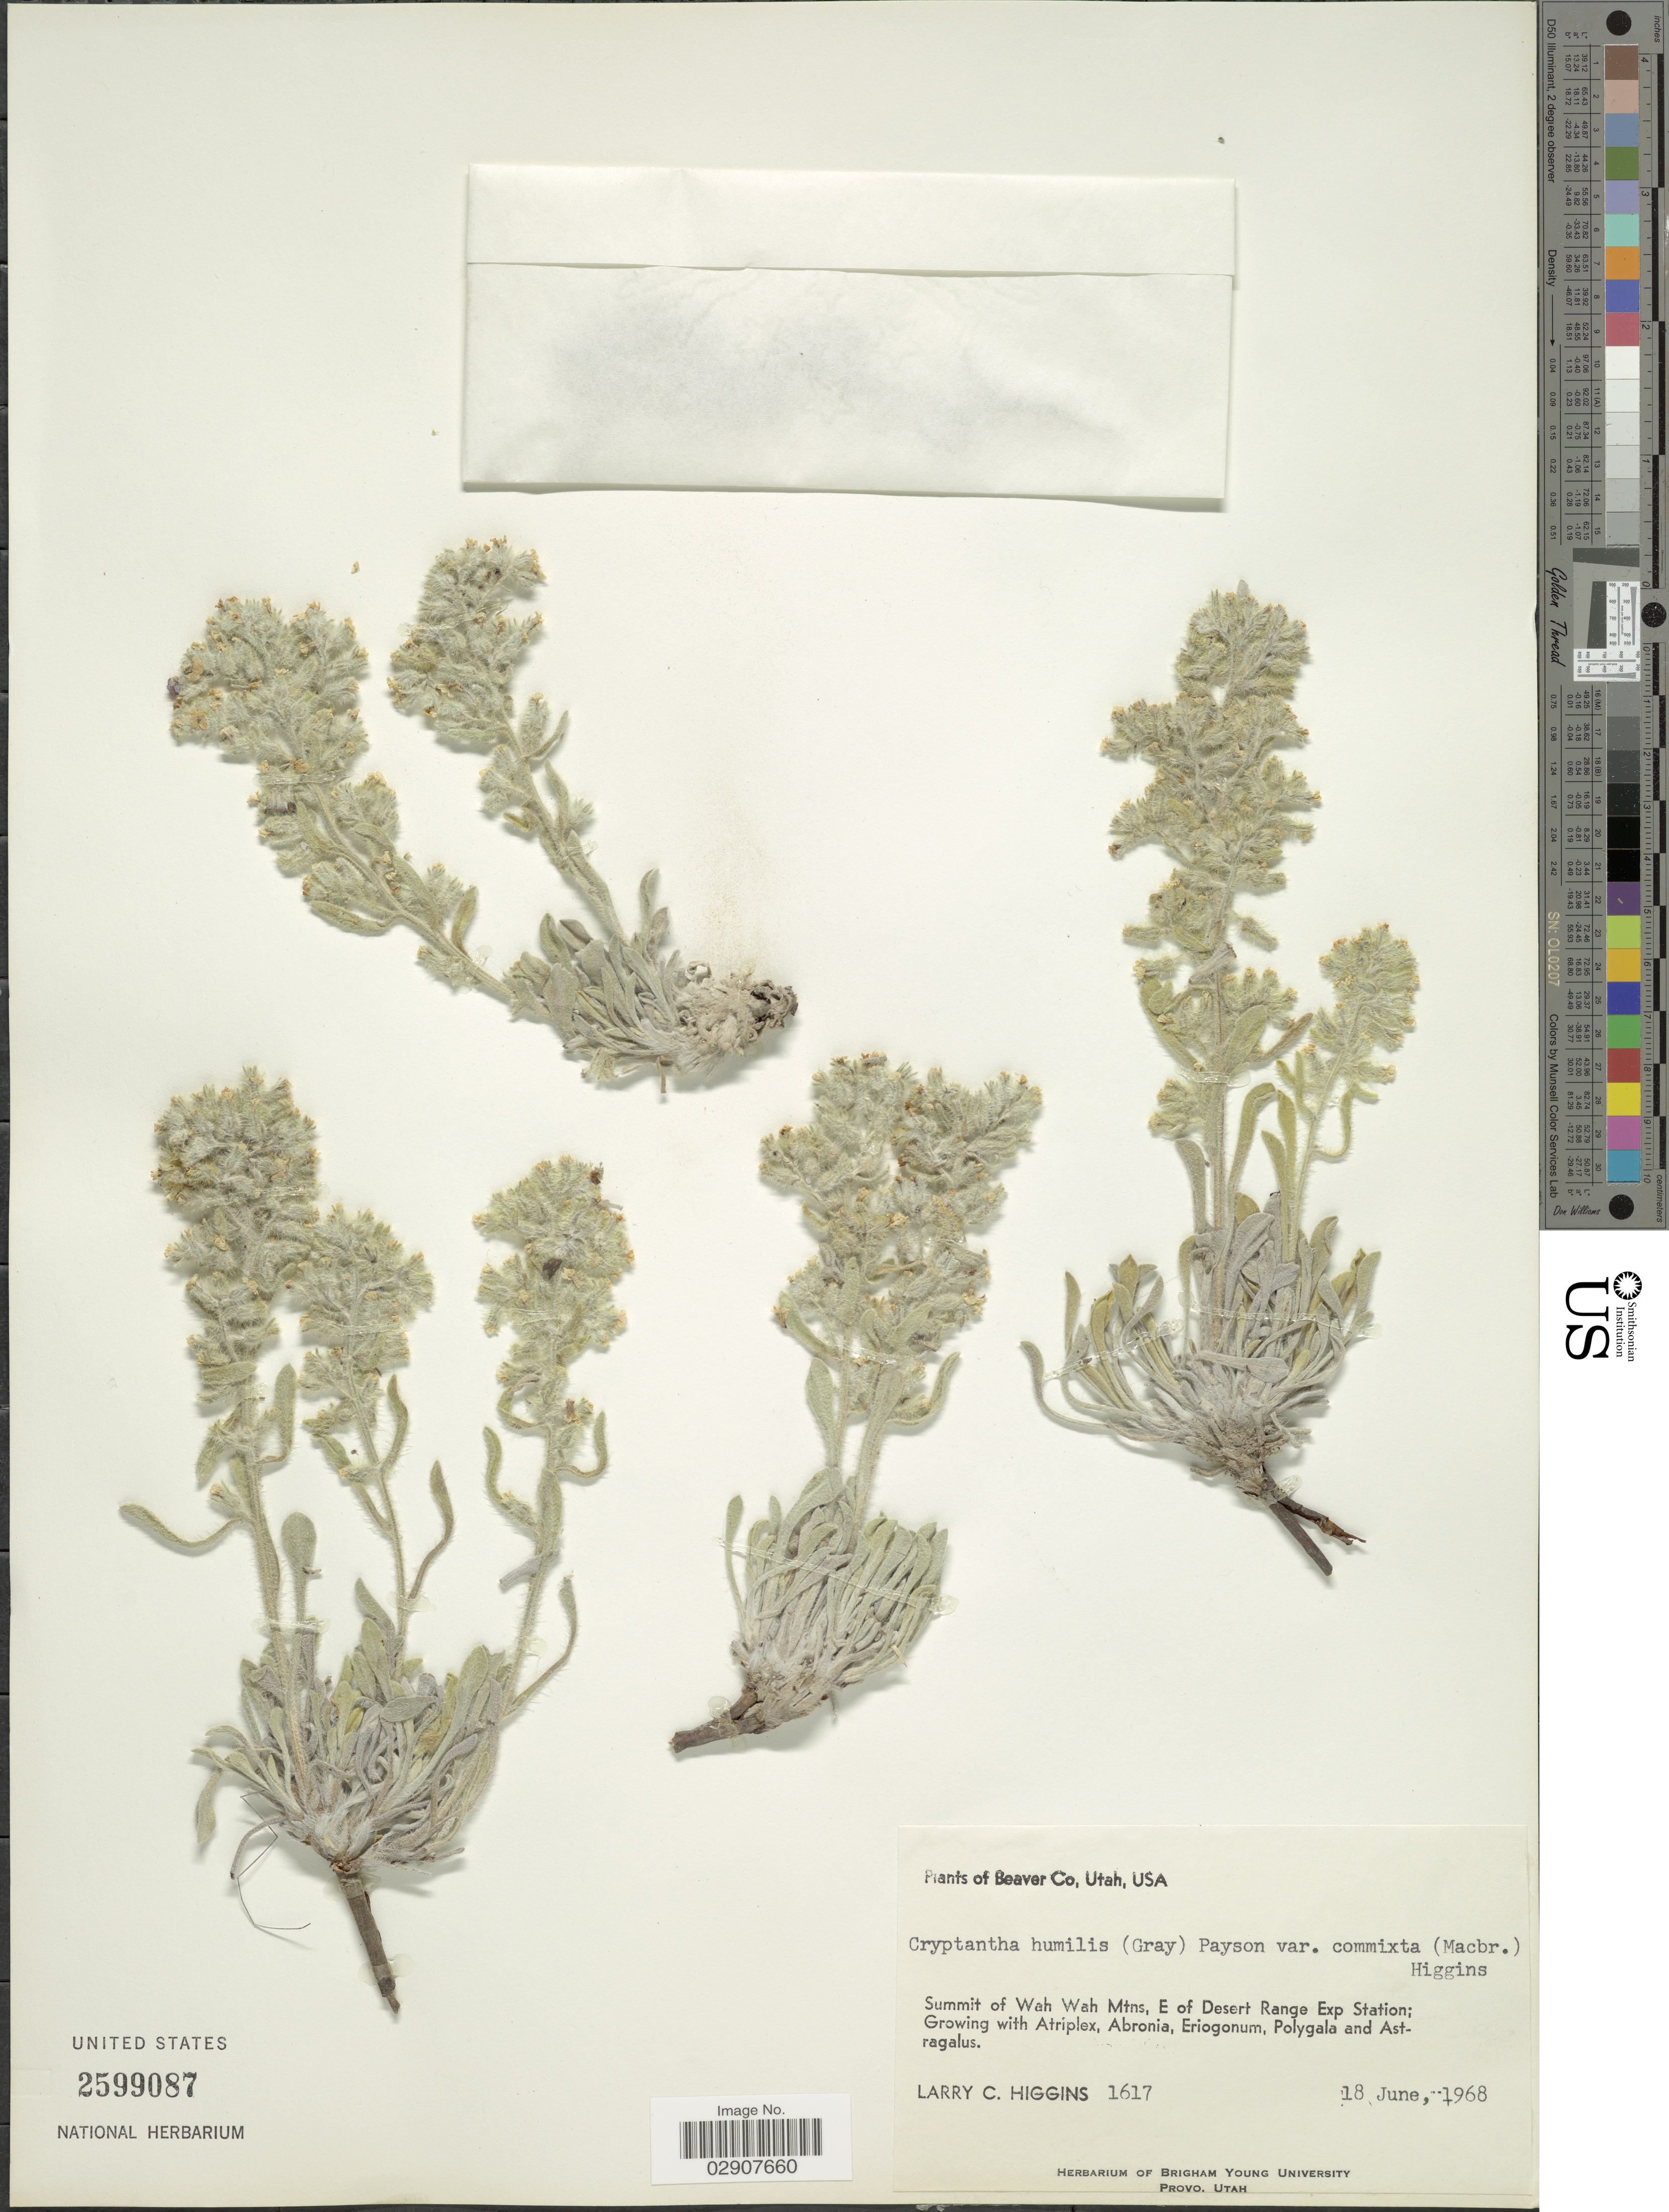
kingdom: Plantae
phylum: Tracheophyta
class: Magnoliopsida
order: Boraginales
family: Boraginaceae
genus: Cryptantha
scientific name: Cryptantha humilis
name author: (Greene) Payson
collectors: L. Higgins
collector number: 1617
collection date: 1968-06-18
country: United States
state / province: Utah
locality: Beaver Co., Summit of Wah Wah Mtns. E of Desert Range Exp Station.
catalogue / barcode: US 2599087